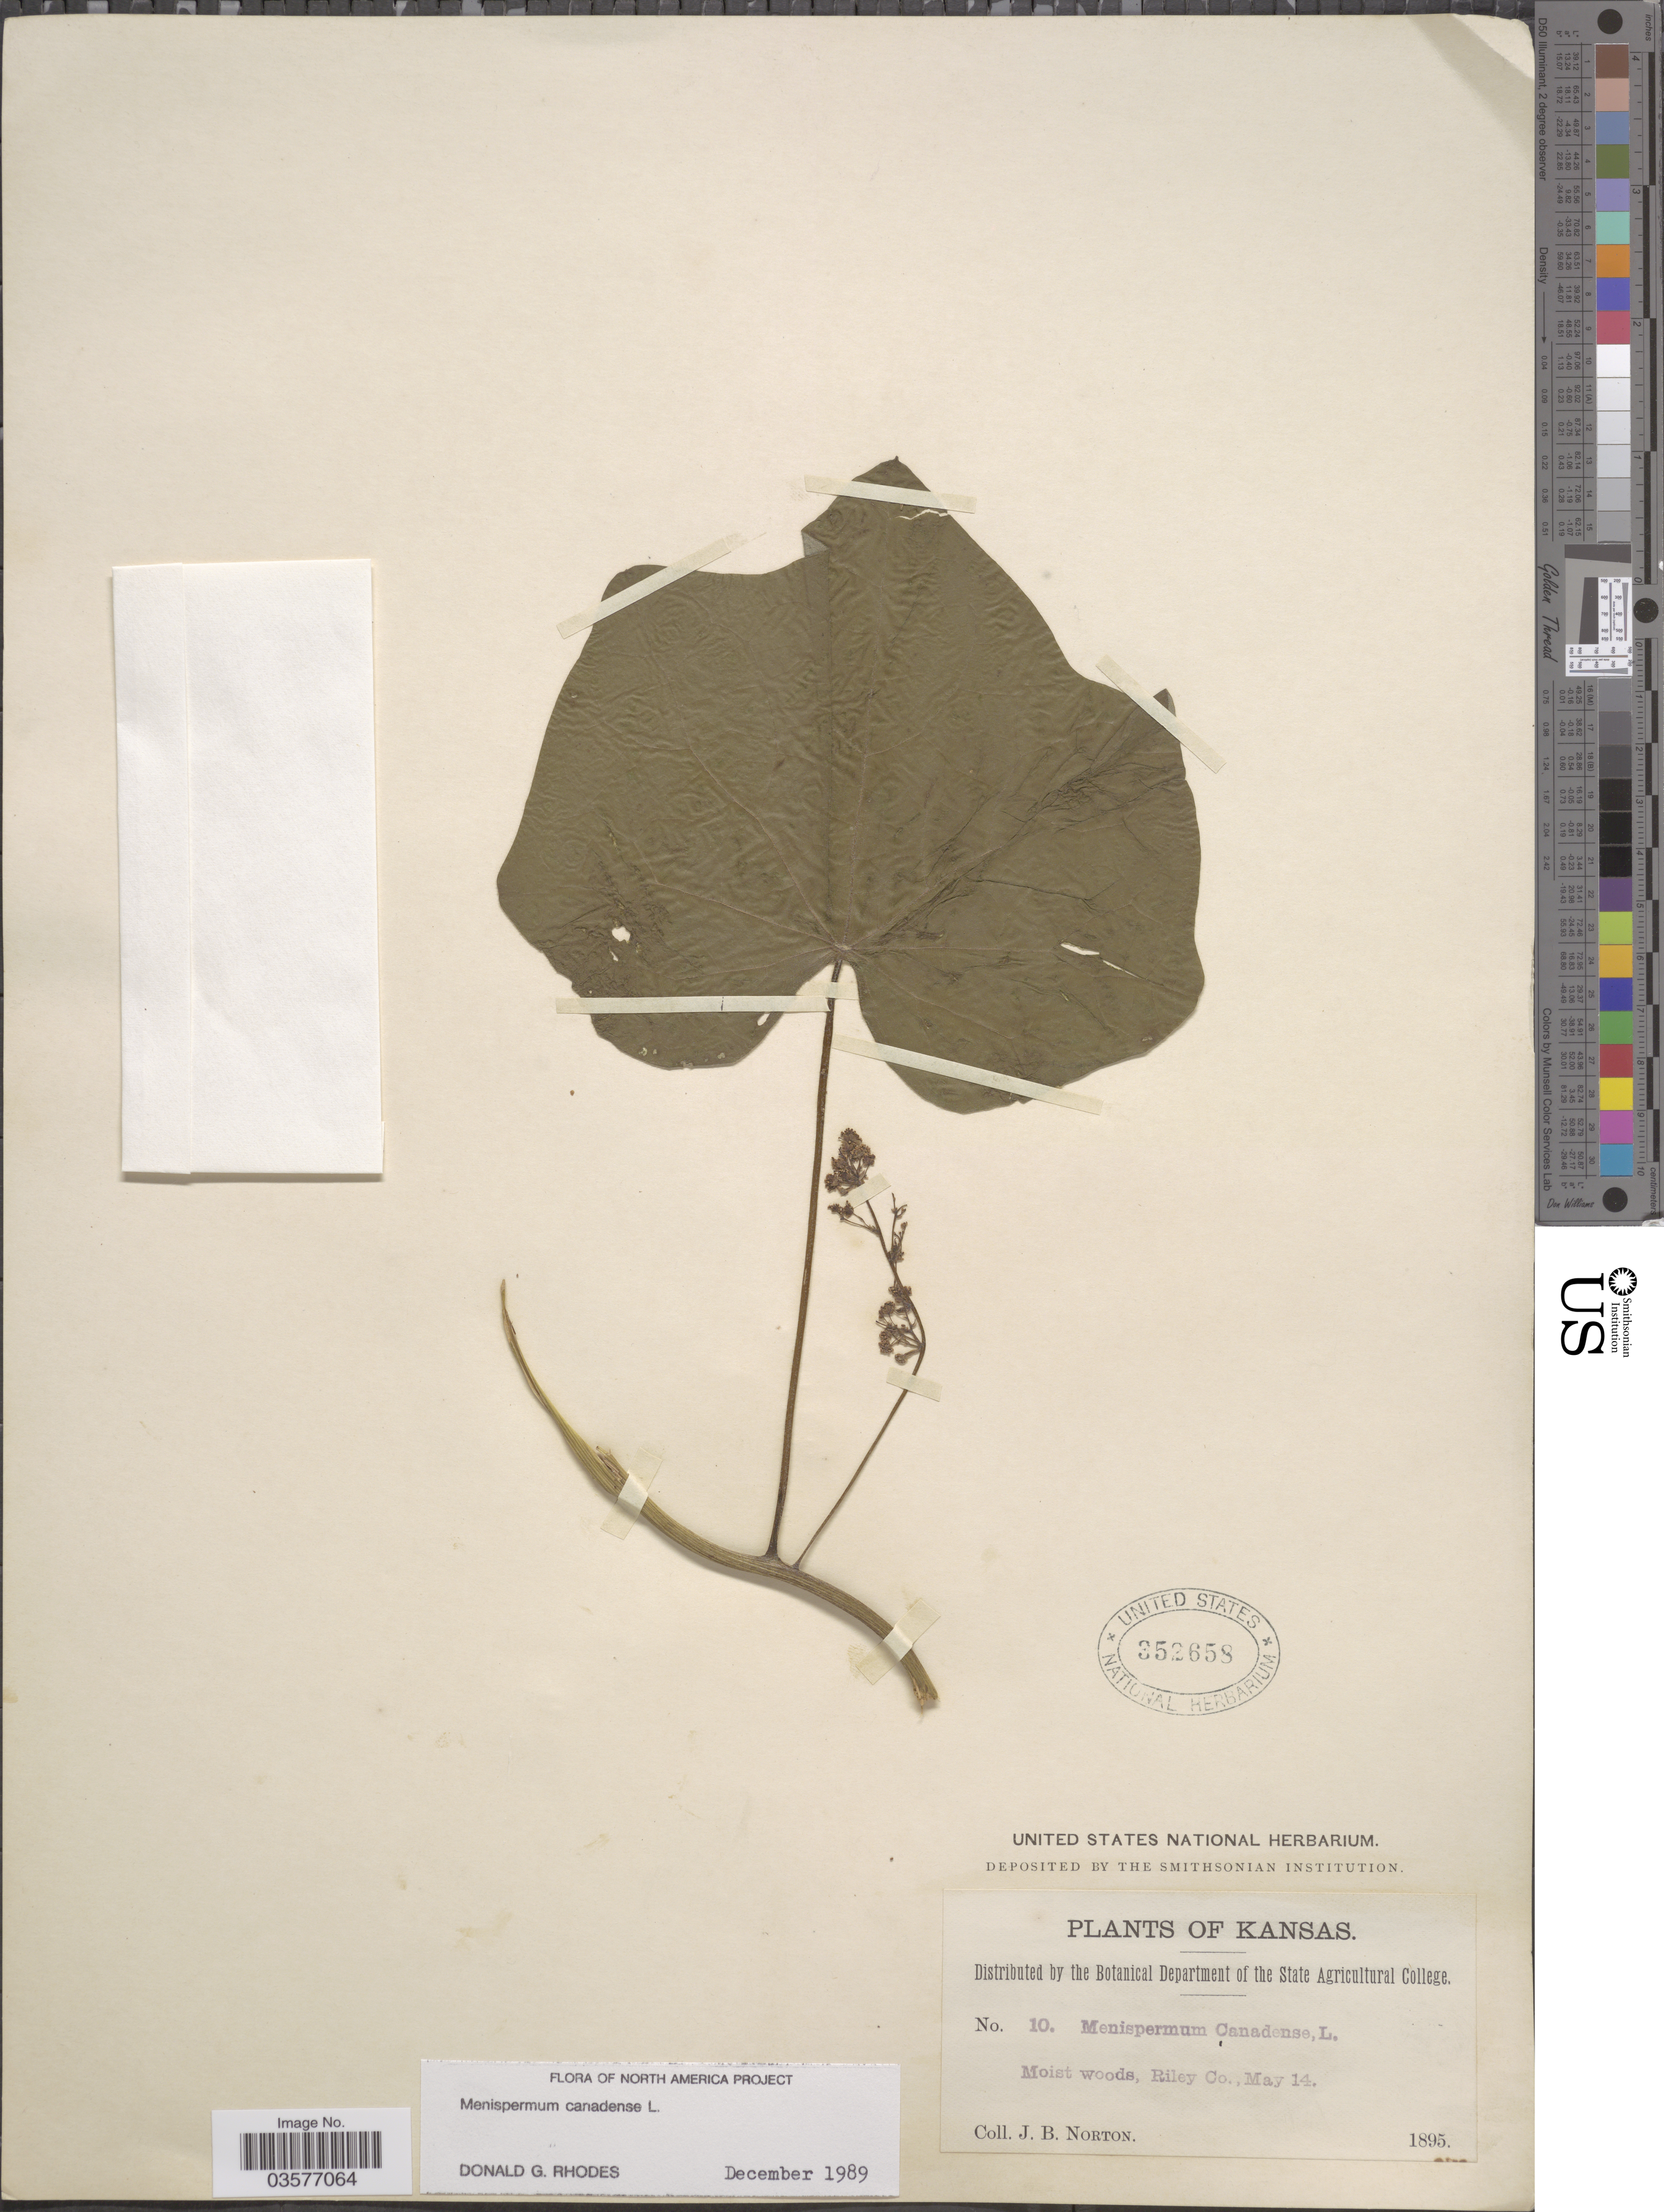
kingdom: Plantae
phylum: Tracheophyta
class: Magnoliopsida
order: Ranunculales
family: Menispermaceae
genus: Menispermum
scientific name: Menispermum canadense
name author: L.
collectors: J. B. Norton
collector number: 10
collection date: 1895-05-14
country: United States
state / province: Kansas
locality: Riley Co.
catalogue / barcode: US 352658